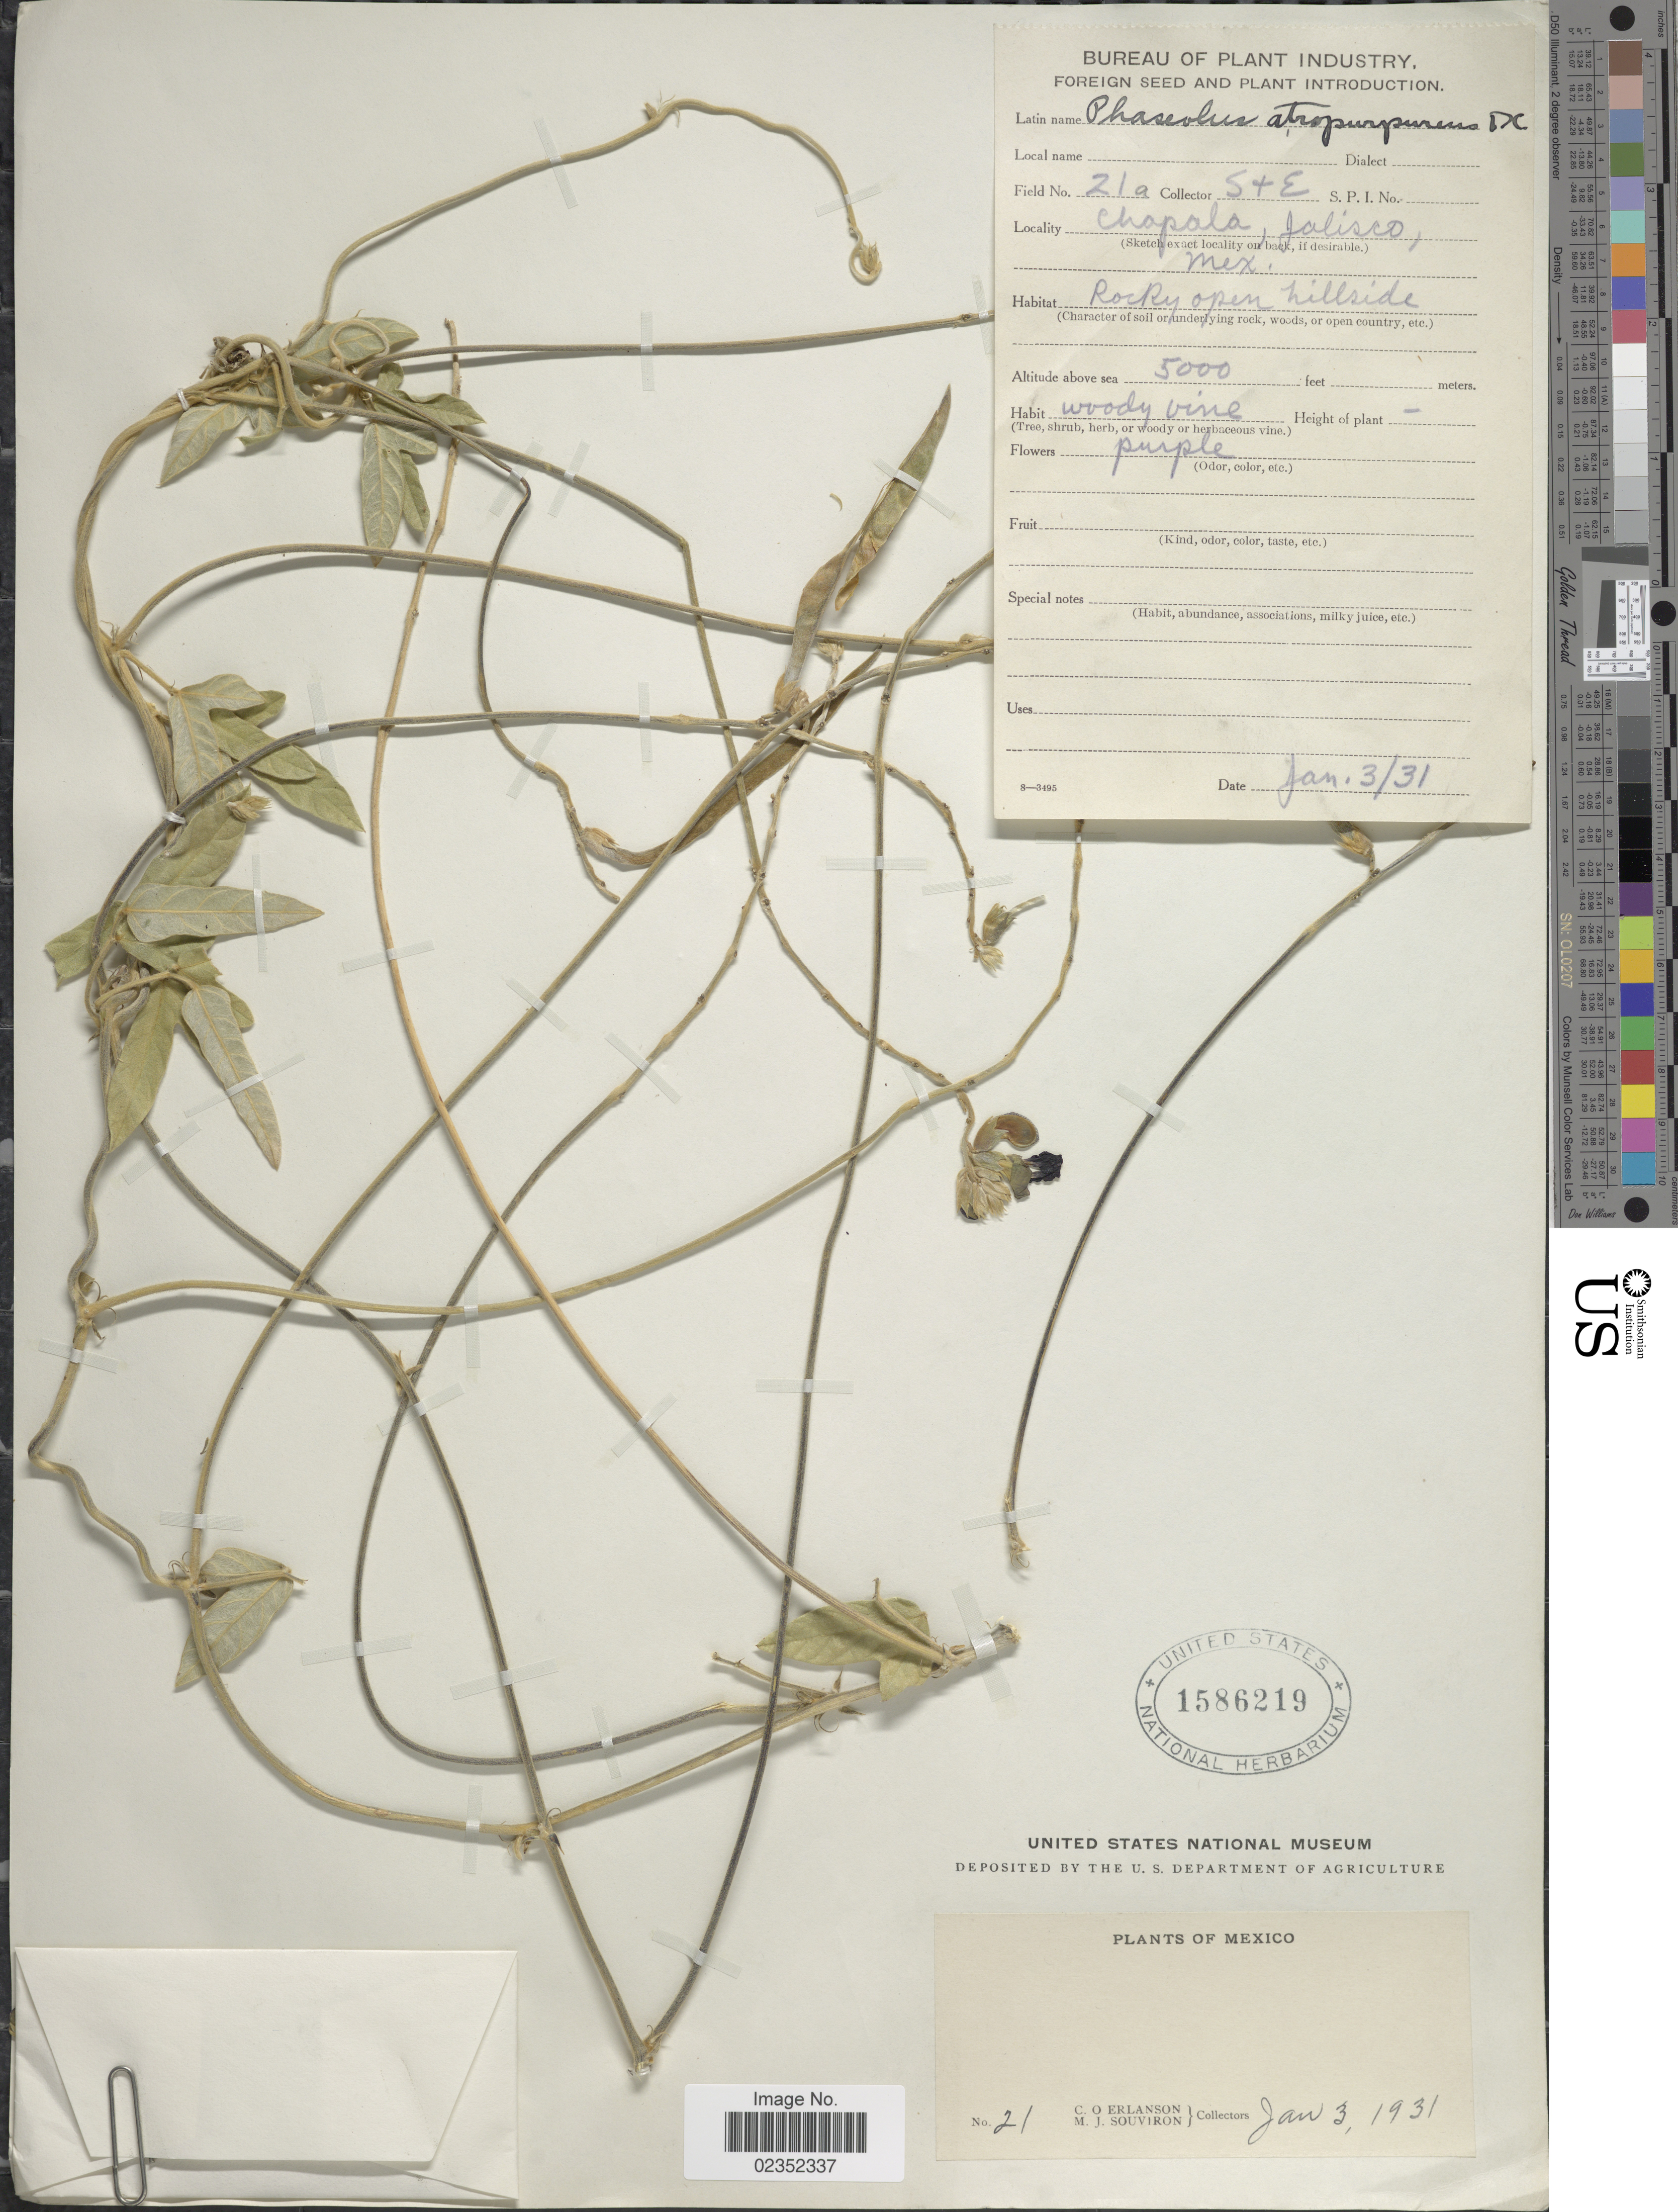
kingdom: Plantae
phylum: Tracheophyta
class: Magnoliopsida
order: Fabales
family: Fabaceae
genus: Macroptilium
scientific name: Macroptilium atropurpureum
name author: (DC.) Urb.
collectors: C. O. Erlanson & M. J. Souviron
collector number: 21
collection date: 1931-01-03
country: Mexico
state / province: Jalisco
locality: Chapala, Jalisco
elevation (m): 1524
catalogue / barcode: US 1586219